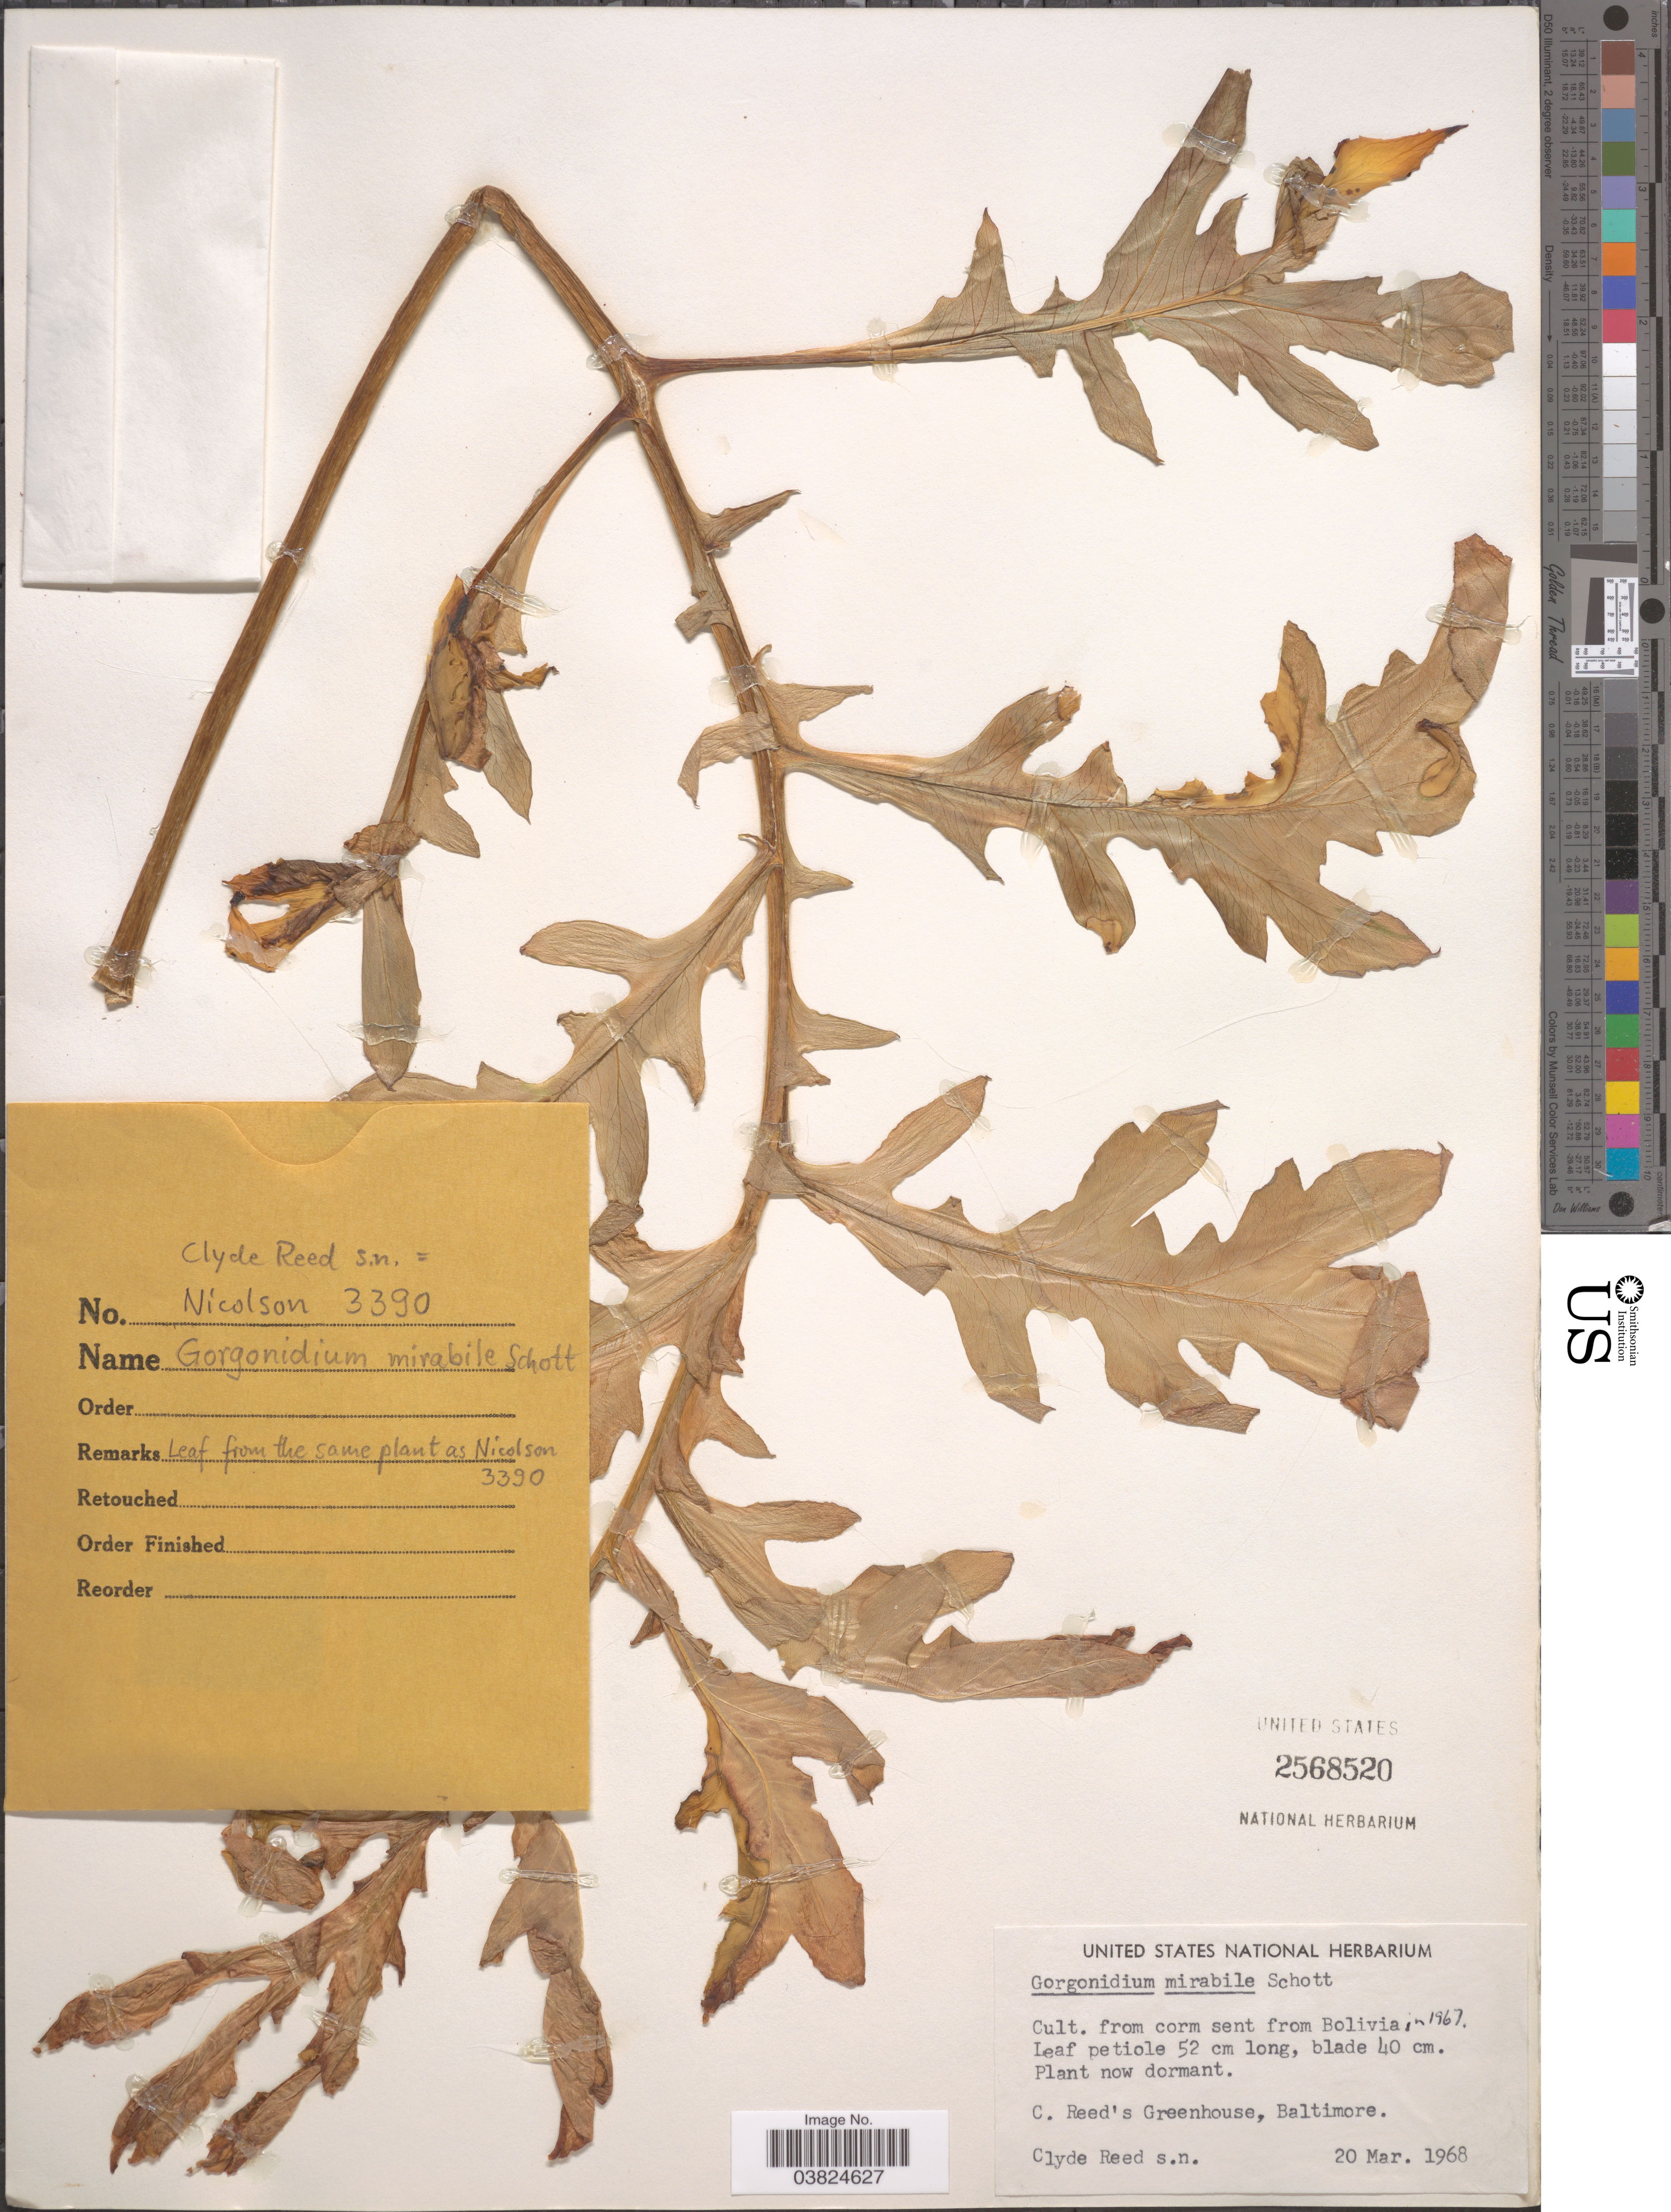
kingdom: Plantae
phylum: Tracheophyta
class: Liliopsida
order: Alismatales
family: Araceae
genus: Gorgonidium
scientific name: Gorgonidium mirabile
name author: Schott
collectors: C. F. Reed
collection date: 1968-03-20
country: United States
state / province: Maryland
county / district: Baltimore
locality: C. Reed's Greenhouse, Baltimore.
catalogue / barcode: US 2568520